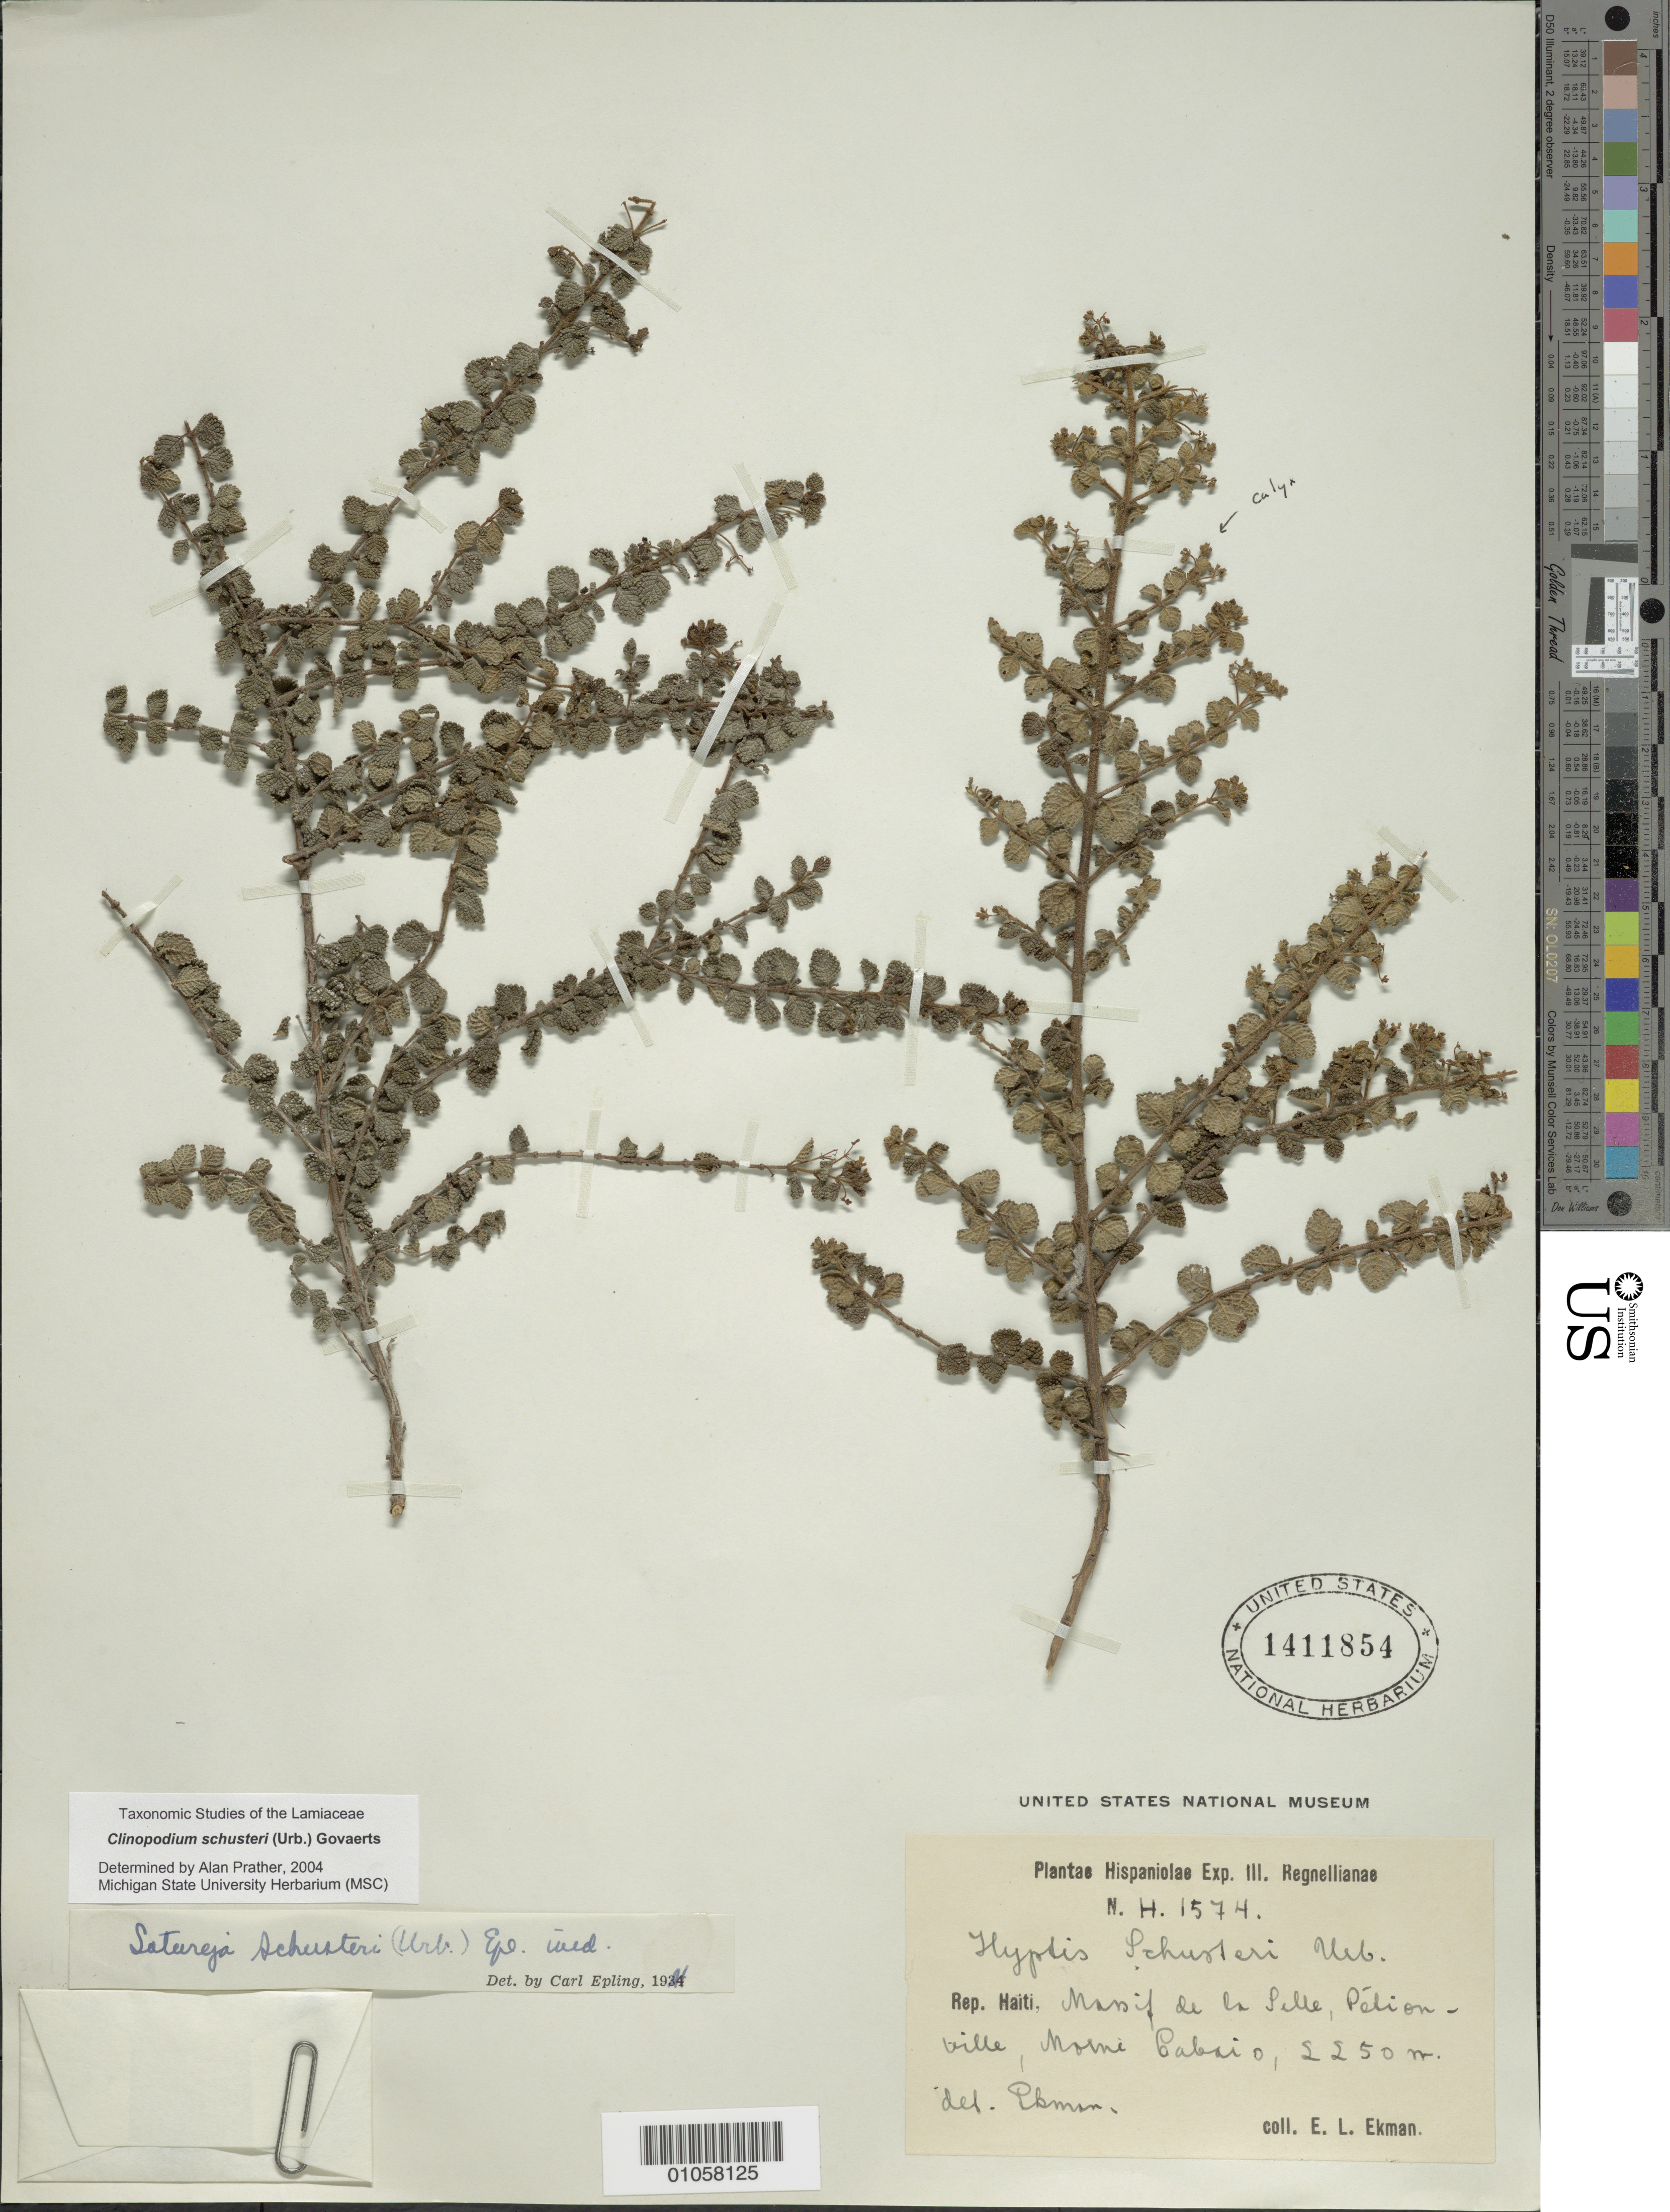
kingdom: Plantae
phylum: Tracheophyta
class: Magnoliopsida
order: Lamiales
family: Lamiaceae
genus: Clinopodium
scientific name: Clinopodium schusteri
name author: (Urb.) Govaerts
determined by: Prather, L. A.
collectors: E. L. Ekman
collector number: H 1574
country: Haiti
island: Hispaniola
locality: Massif de la Selle, Pétionville, Morne Cabsio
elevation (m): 2250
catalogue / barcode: US 1411854